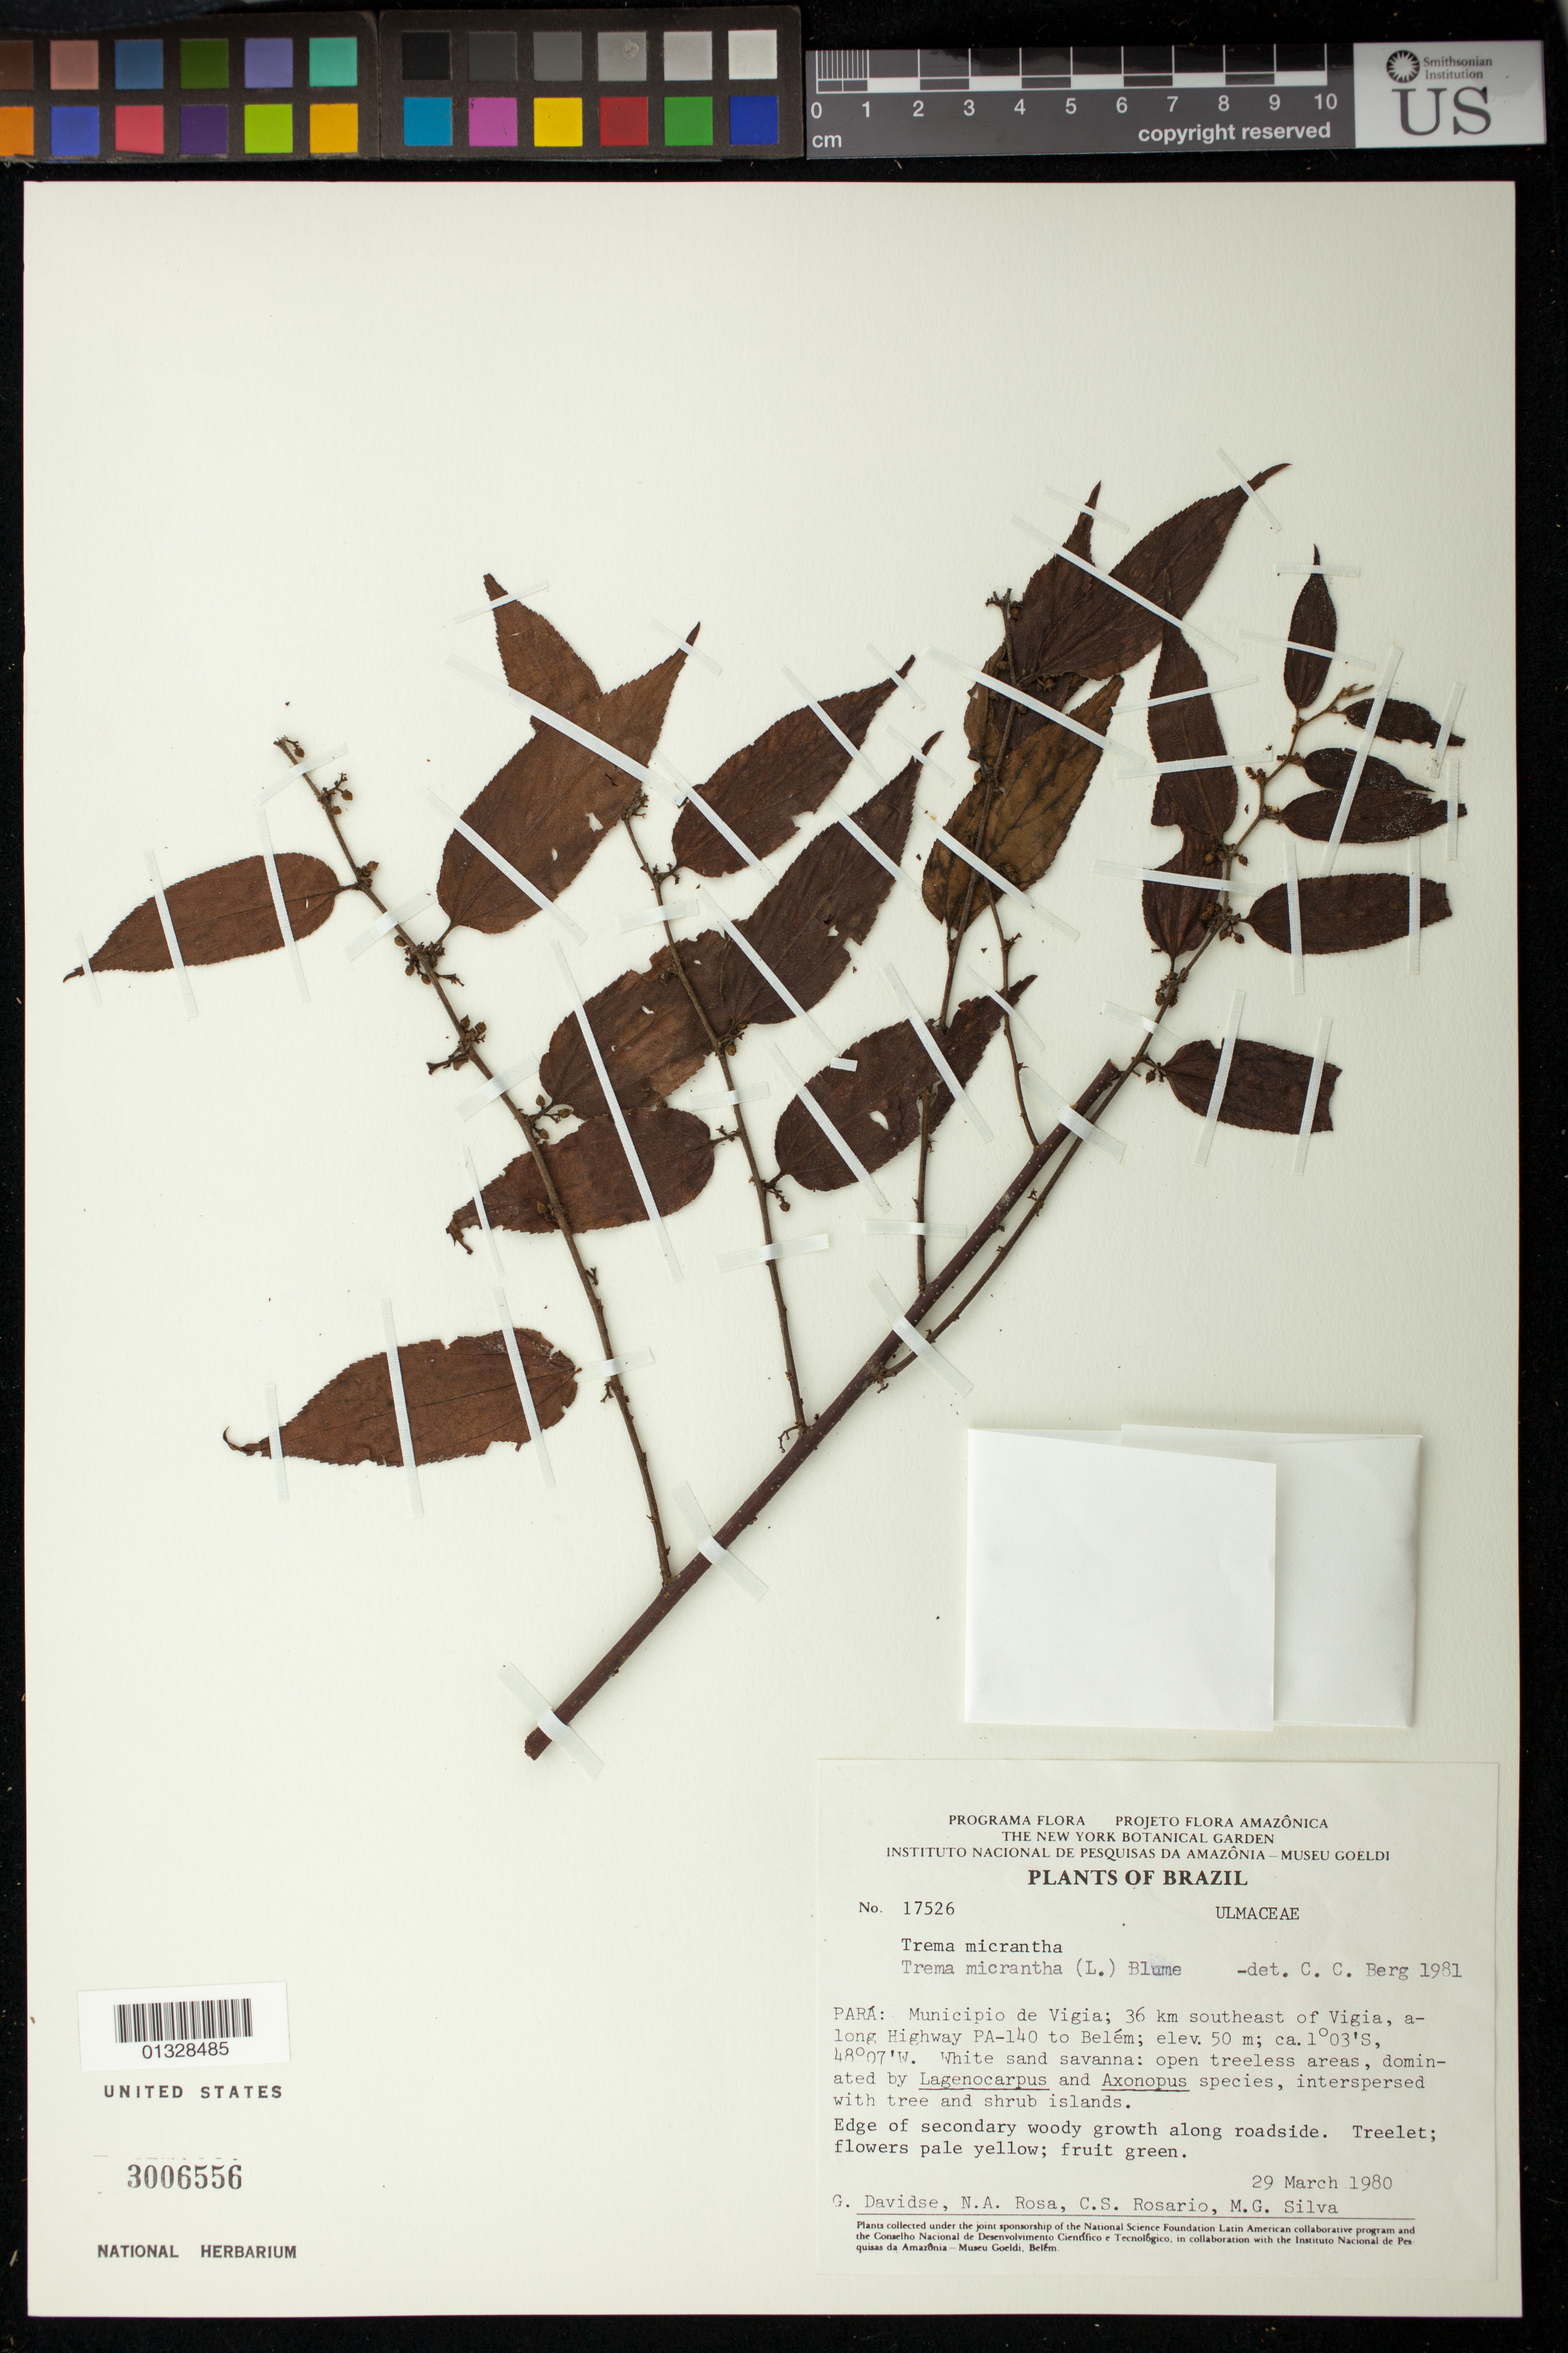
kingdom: Plantae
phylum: Tracheophyta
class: Magnoliopsida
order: Rosales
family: Cannabaceae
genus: Trema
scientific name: Trema micranthum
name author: (L.) Blume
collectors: G. Davidse, N. A. Rosa, C. S. Rosário & M. G. Silva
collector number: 17526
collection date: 1980-03-29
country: Brazil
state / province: Pará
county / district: Vigia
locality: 36km southeast of Vigia, along the Highway PA-140 to Belem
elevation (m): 50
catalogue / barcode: US 3006556